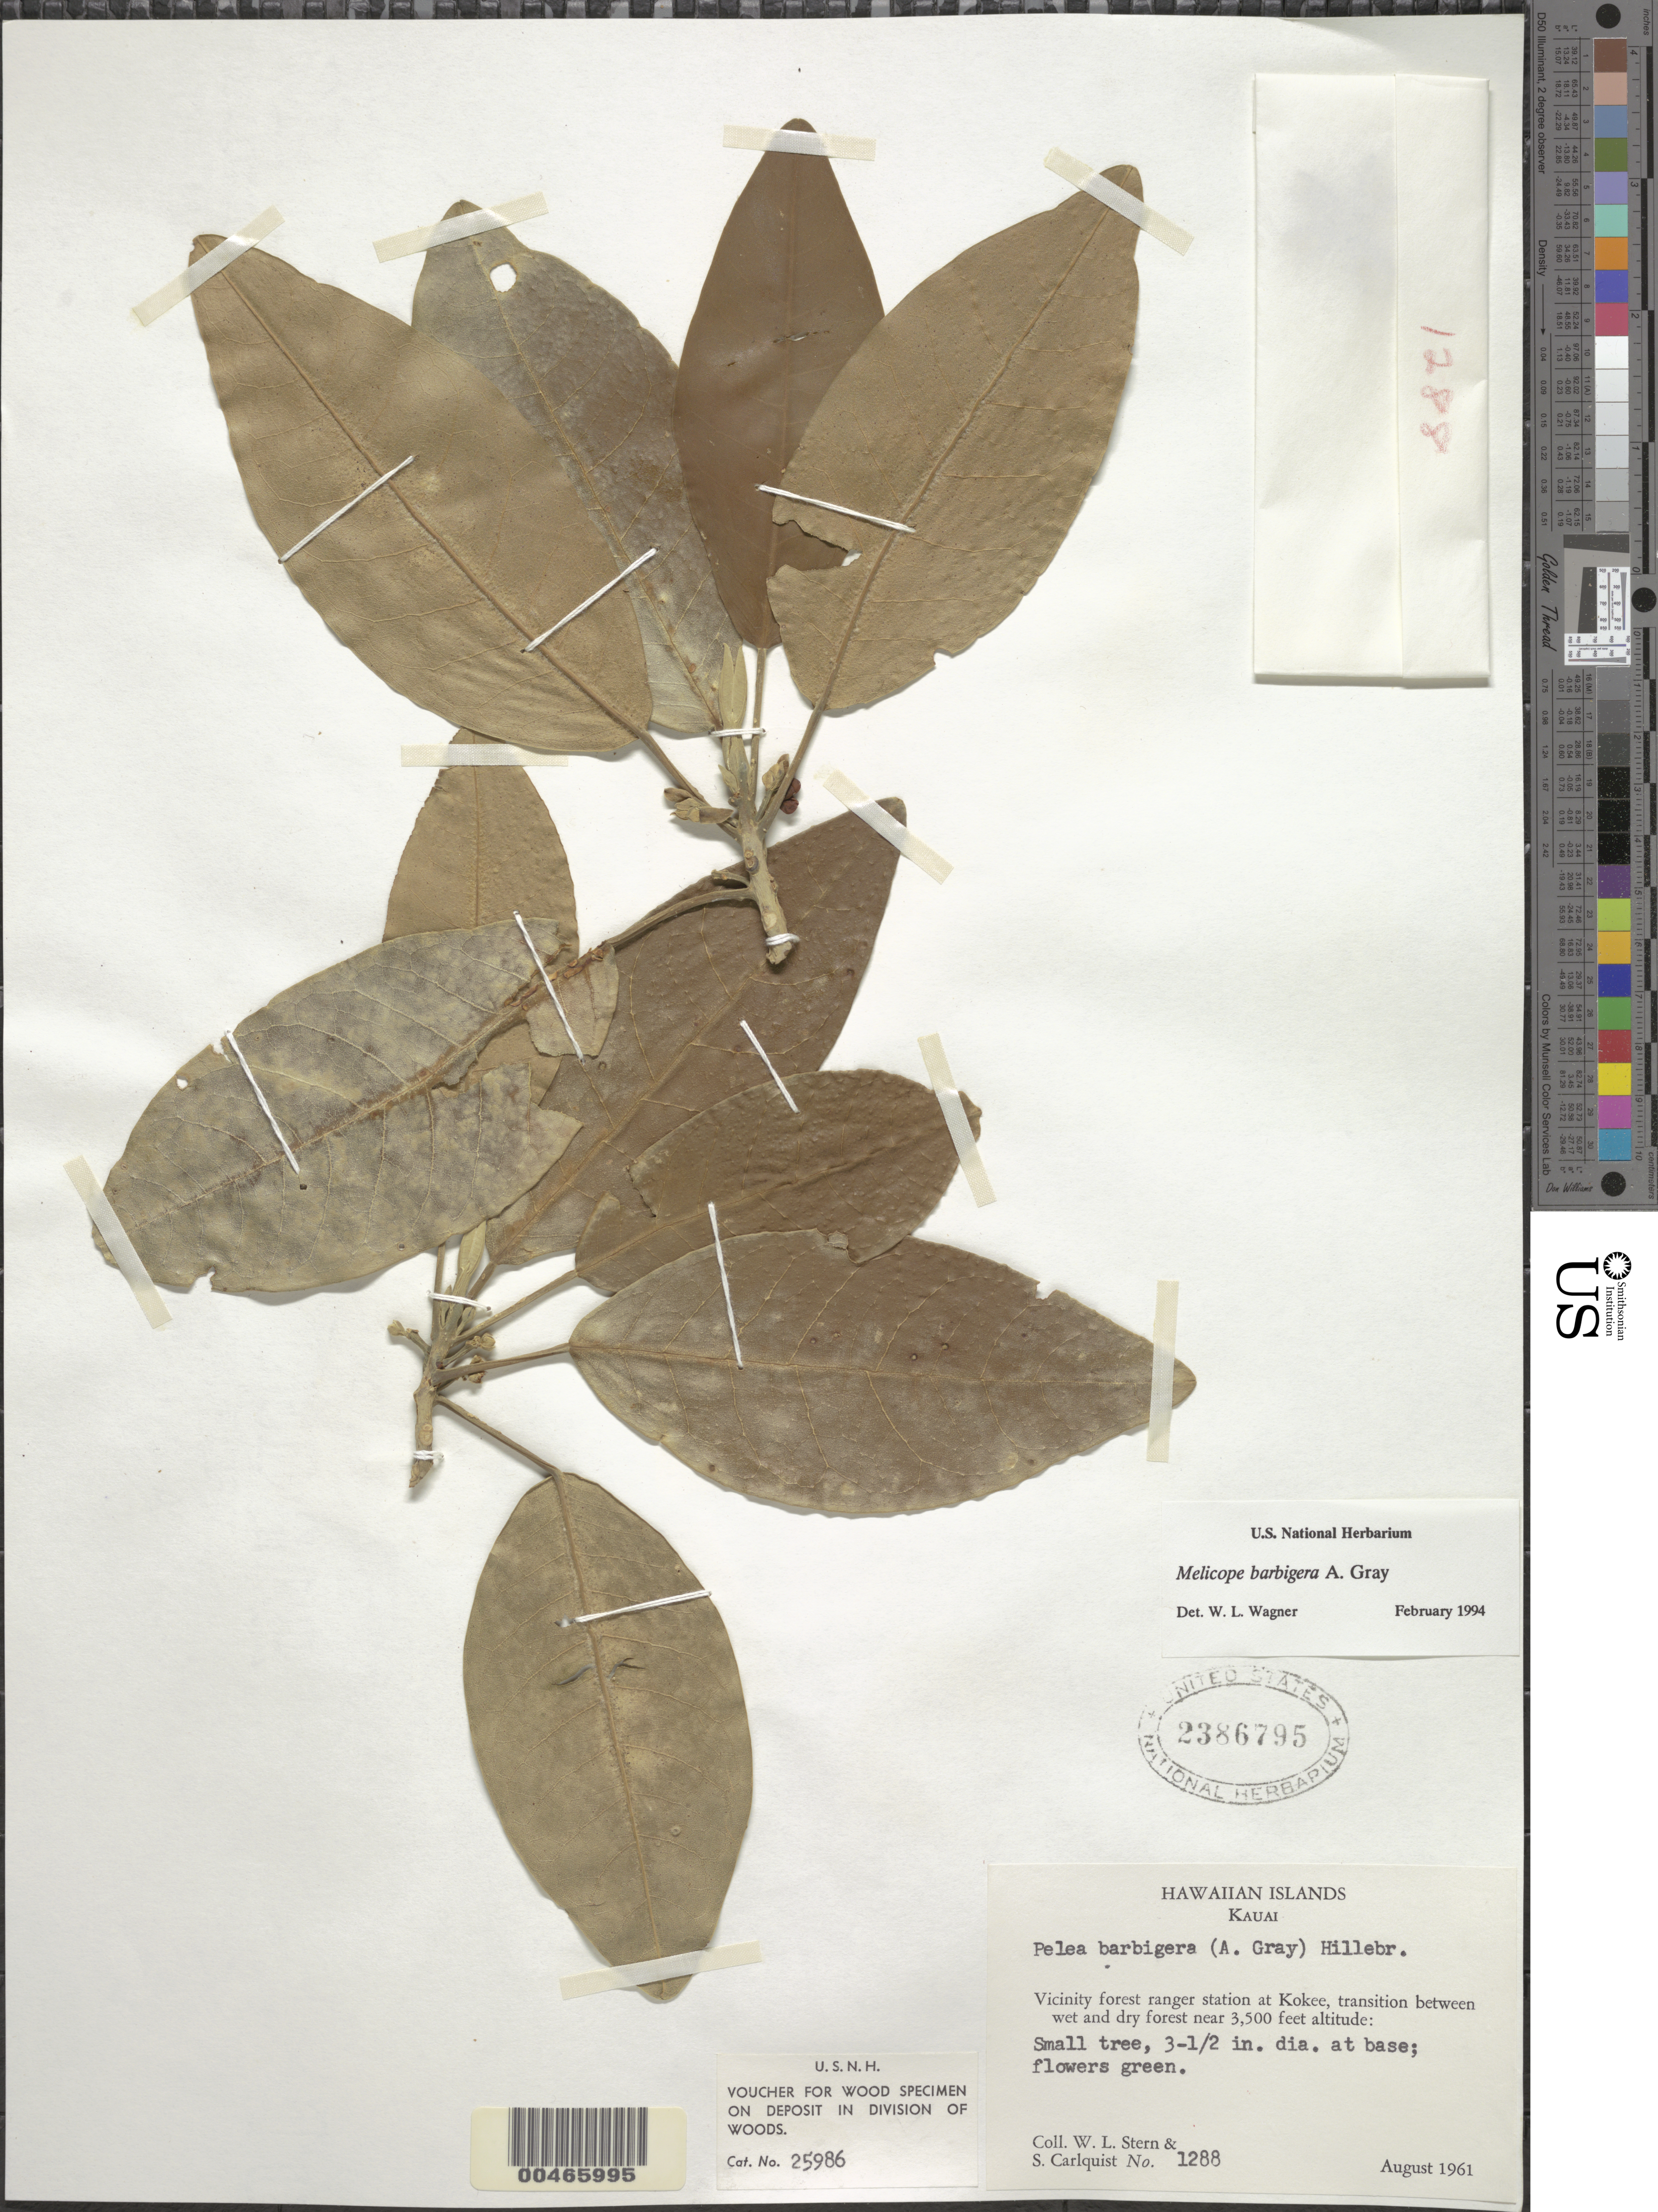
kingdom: Plantae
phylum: Tracheophyta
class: Magnoliopsida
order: Sapindales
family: Rutaceae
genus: Melicope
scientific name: Melicope barbigera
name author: A. Gray in Wilkes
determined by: Wagner, W. L., (BOT), Smithsonian Institution - National Museum of Natural History (UNITED STATES)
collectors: W. L. Stern & S. Carlquist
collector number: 1288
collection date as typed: Aug 1961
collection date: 1961-08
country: United States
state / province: Hawaii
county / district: Kauai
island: Kaua'i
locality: Vicinity forest ranger station at Kokee.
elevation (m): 1067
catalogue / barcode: US 2386795